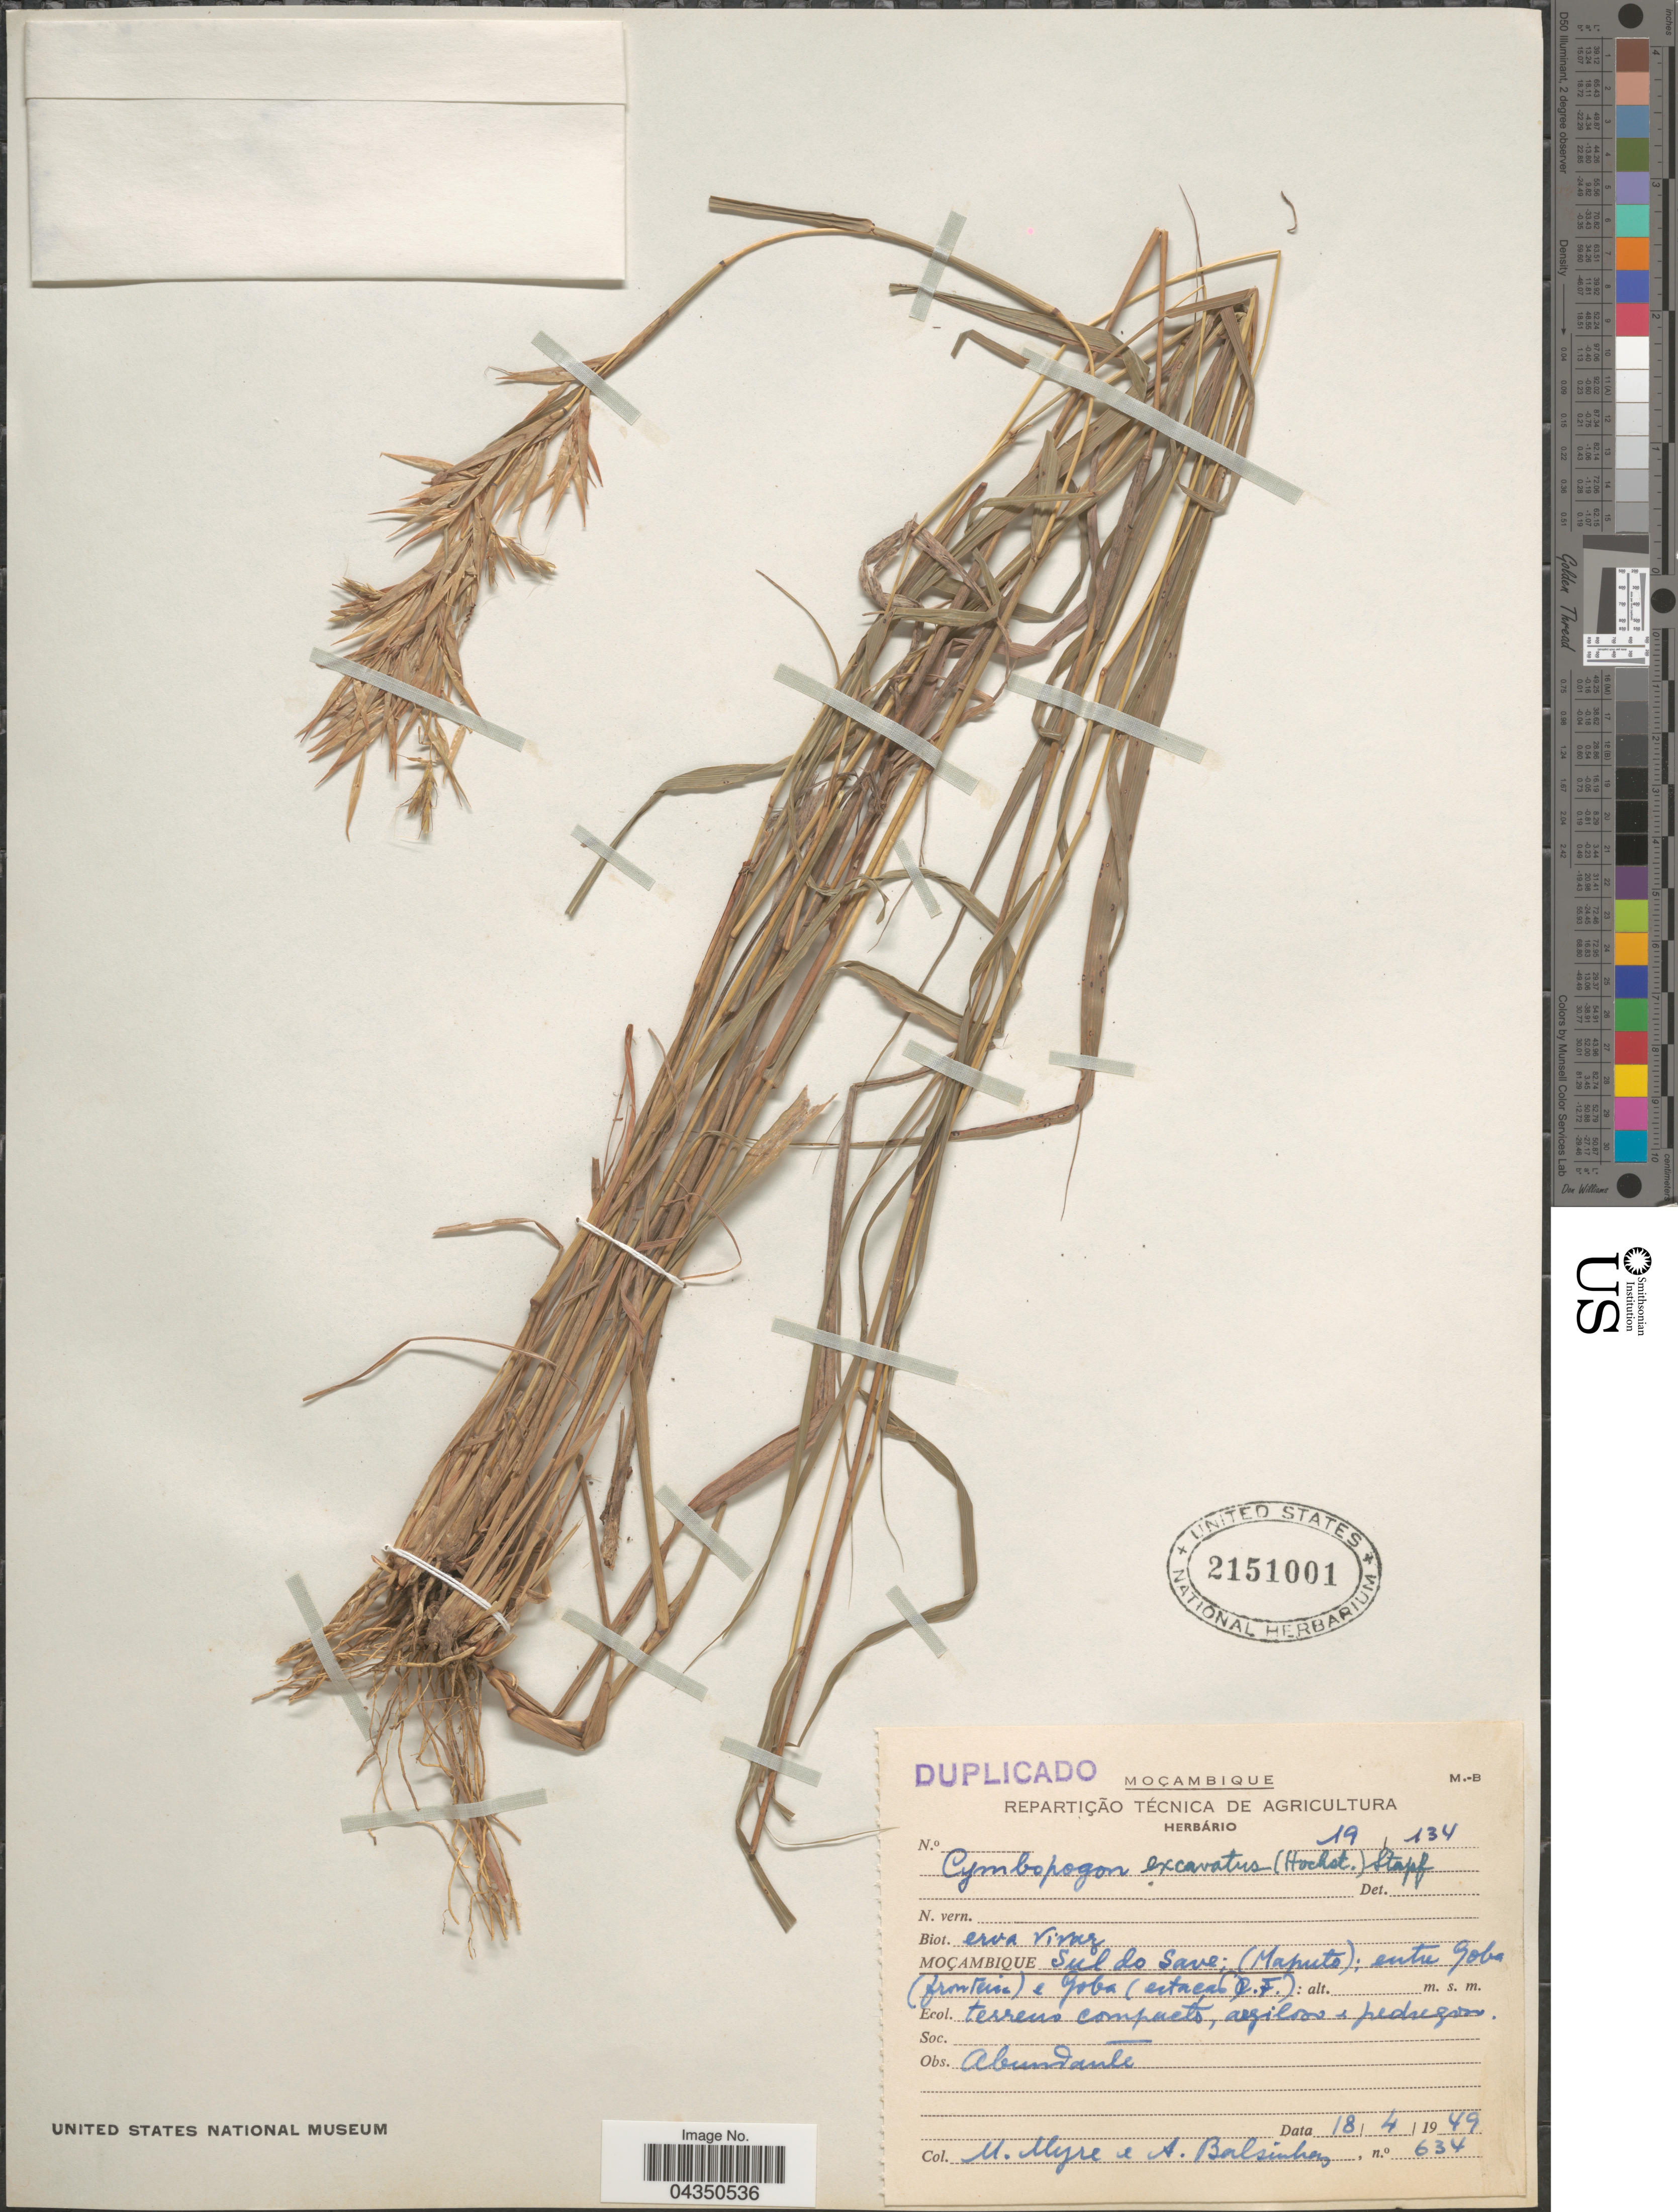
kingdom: Plantae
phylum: Tracheophyta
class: Liliopsida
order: Poales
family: Poaceae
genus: Cymbopogon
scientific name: Cymbopogon caesius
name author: (Nees ex Hook. & Arn.) Stapf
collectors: Myre, M. & A. A. Balsinhas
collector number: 634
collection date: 1949-04-18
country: Mozambique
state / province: Maputo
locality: Sul do Save: entre Goba (frontein) e Goba (estacad C.F.)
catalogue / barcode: US 2151001